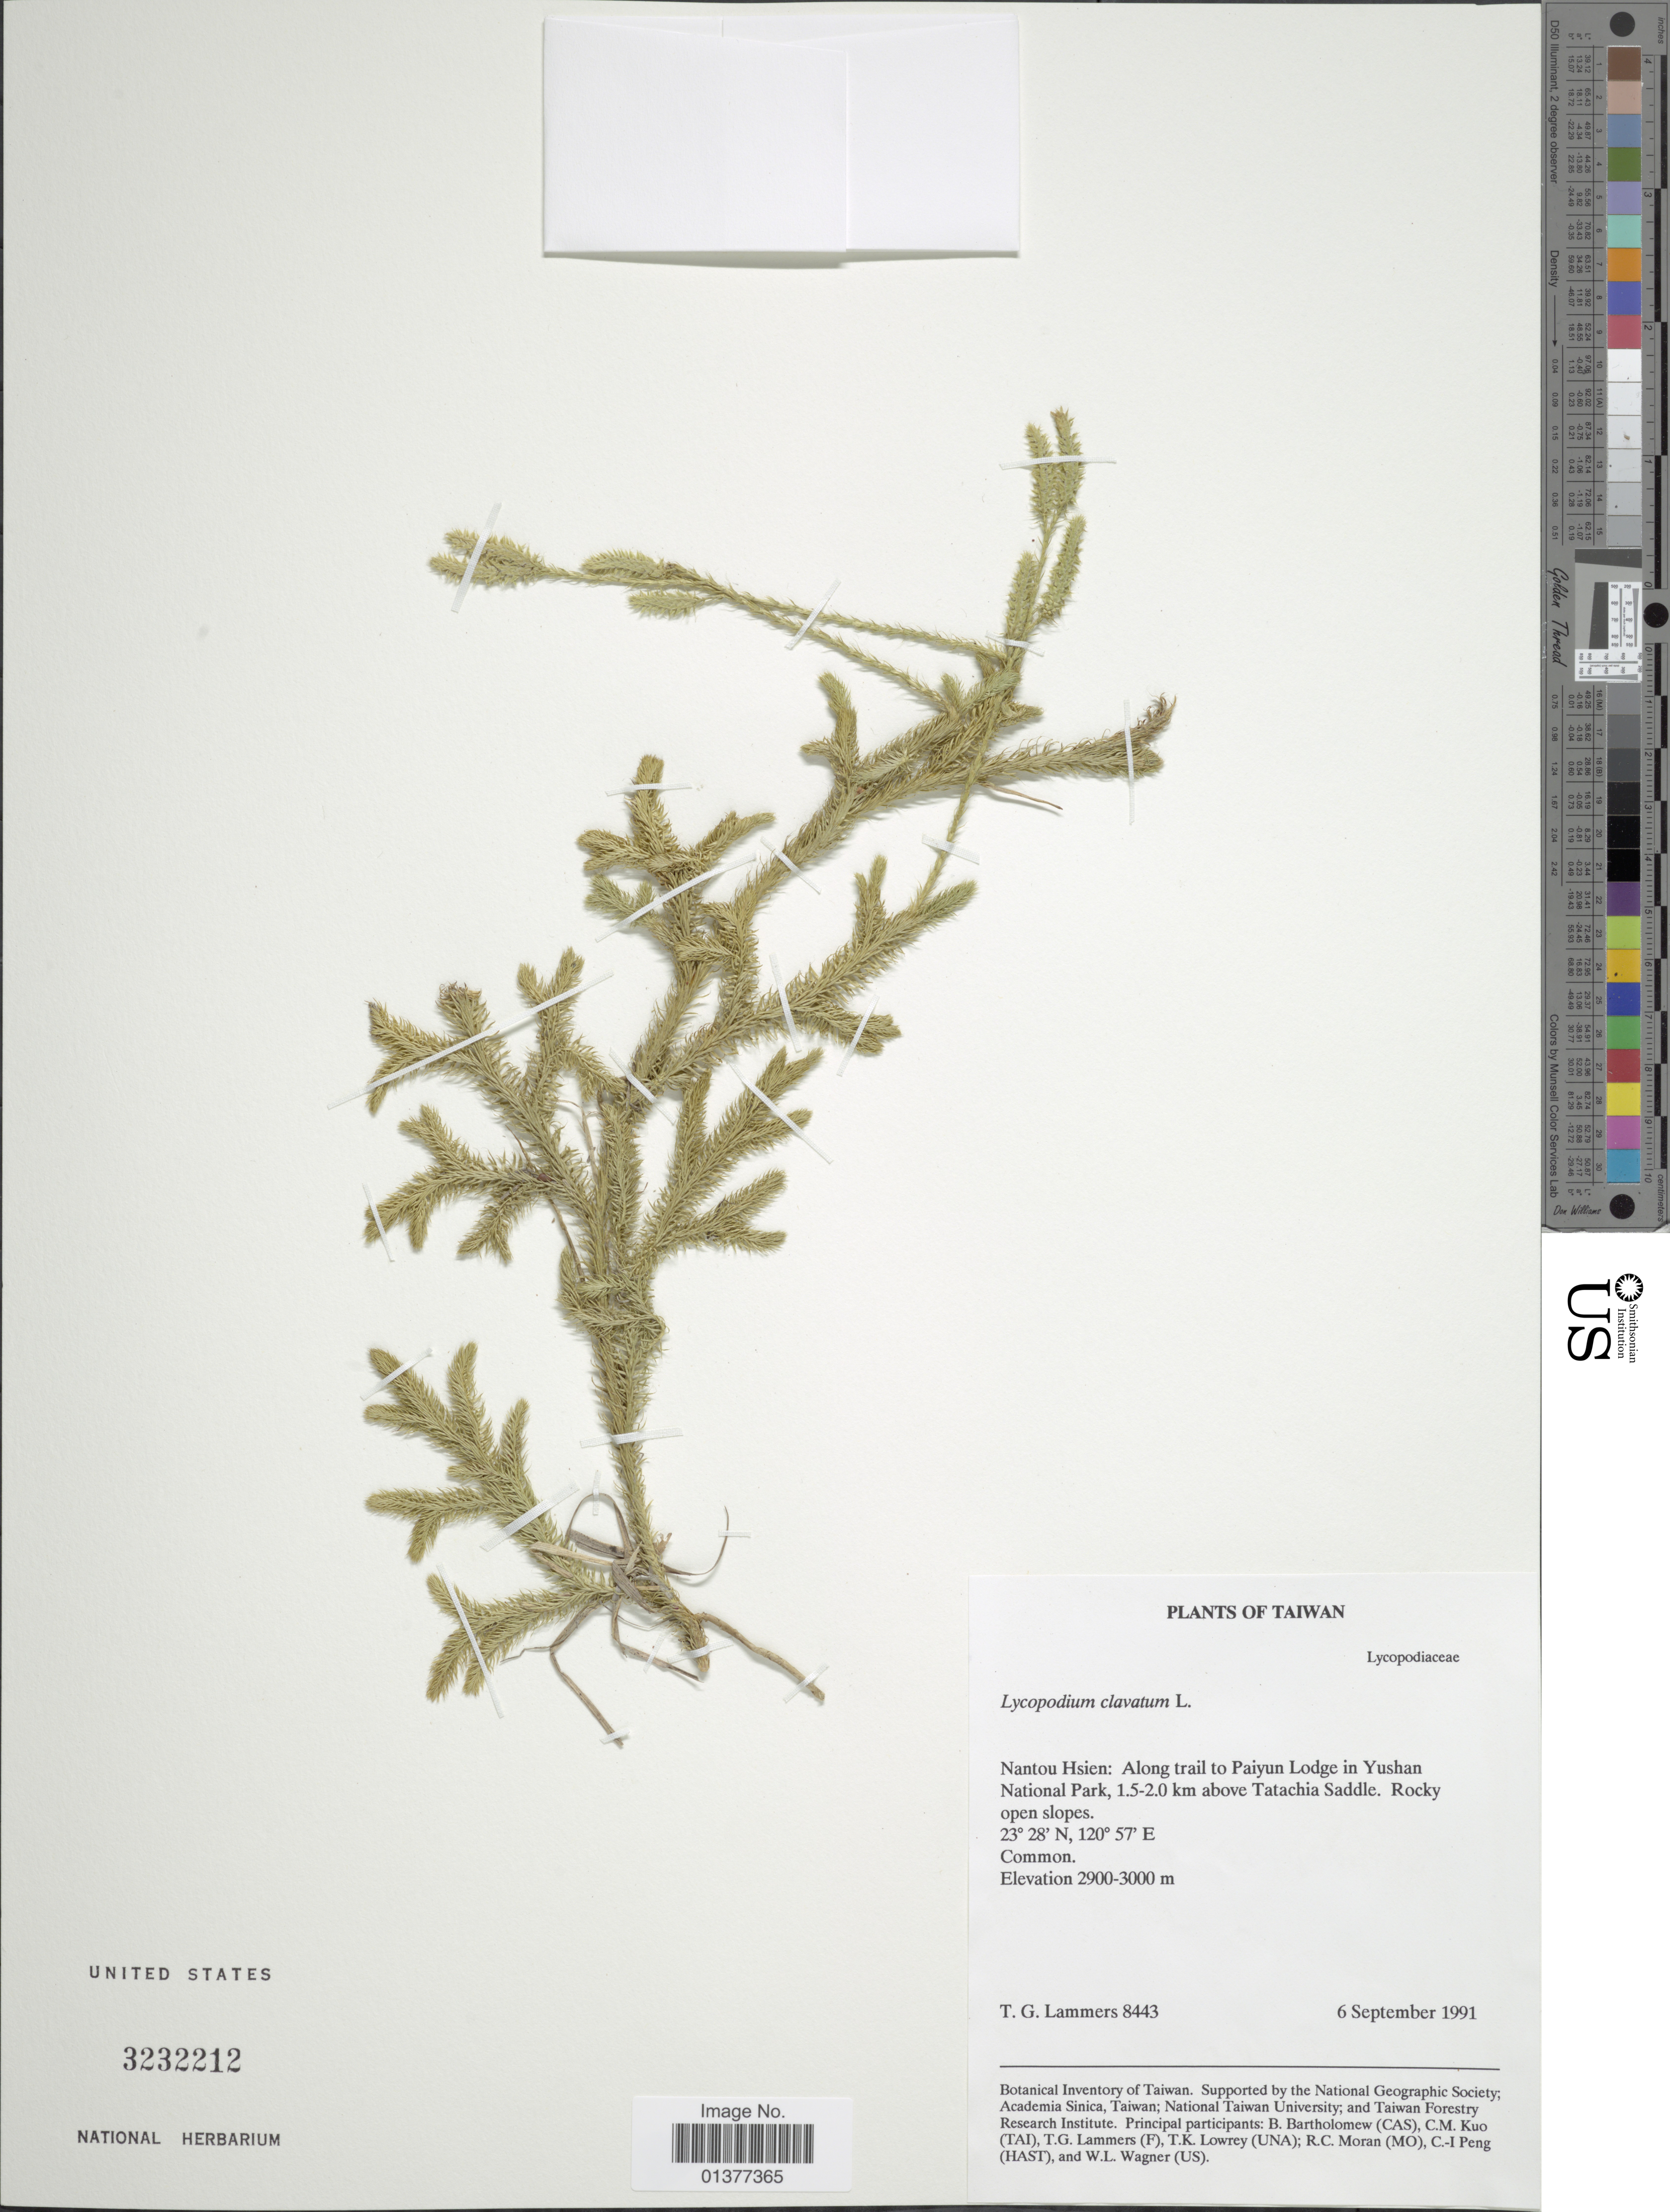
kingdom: Plantae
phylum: Tracheophyta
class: Lycopodiopsida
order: Lycopodiales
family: Lycopodiaceae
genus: Lycopodium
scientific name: Lycopodium clavatum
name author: L.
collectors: T. Lammers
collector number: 8443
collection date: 1991-09-06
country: Taiwan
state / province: Nantou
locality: Nantou Hsien: along trail to Paiyun Lodge in Yushan National Park, 1.5-2.0km above Tatachia Saddle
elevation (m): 2900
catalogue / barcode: US 3232212